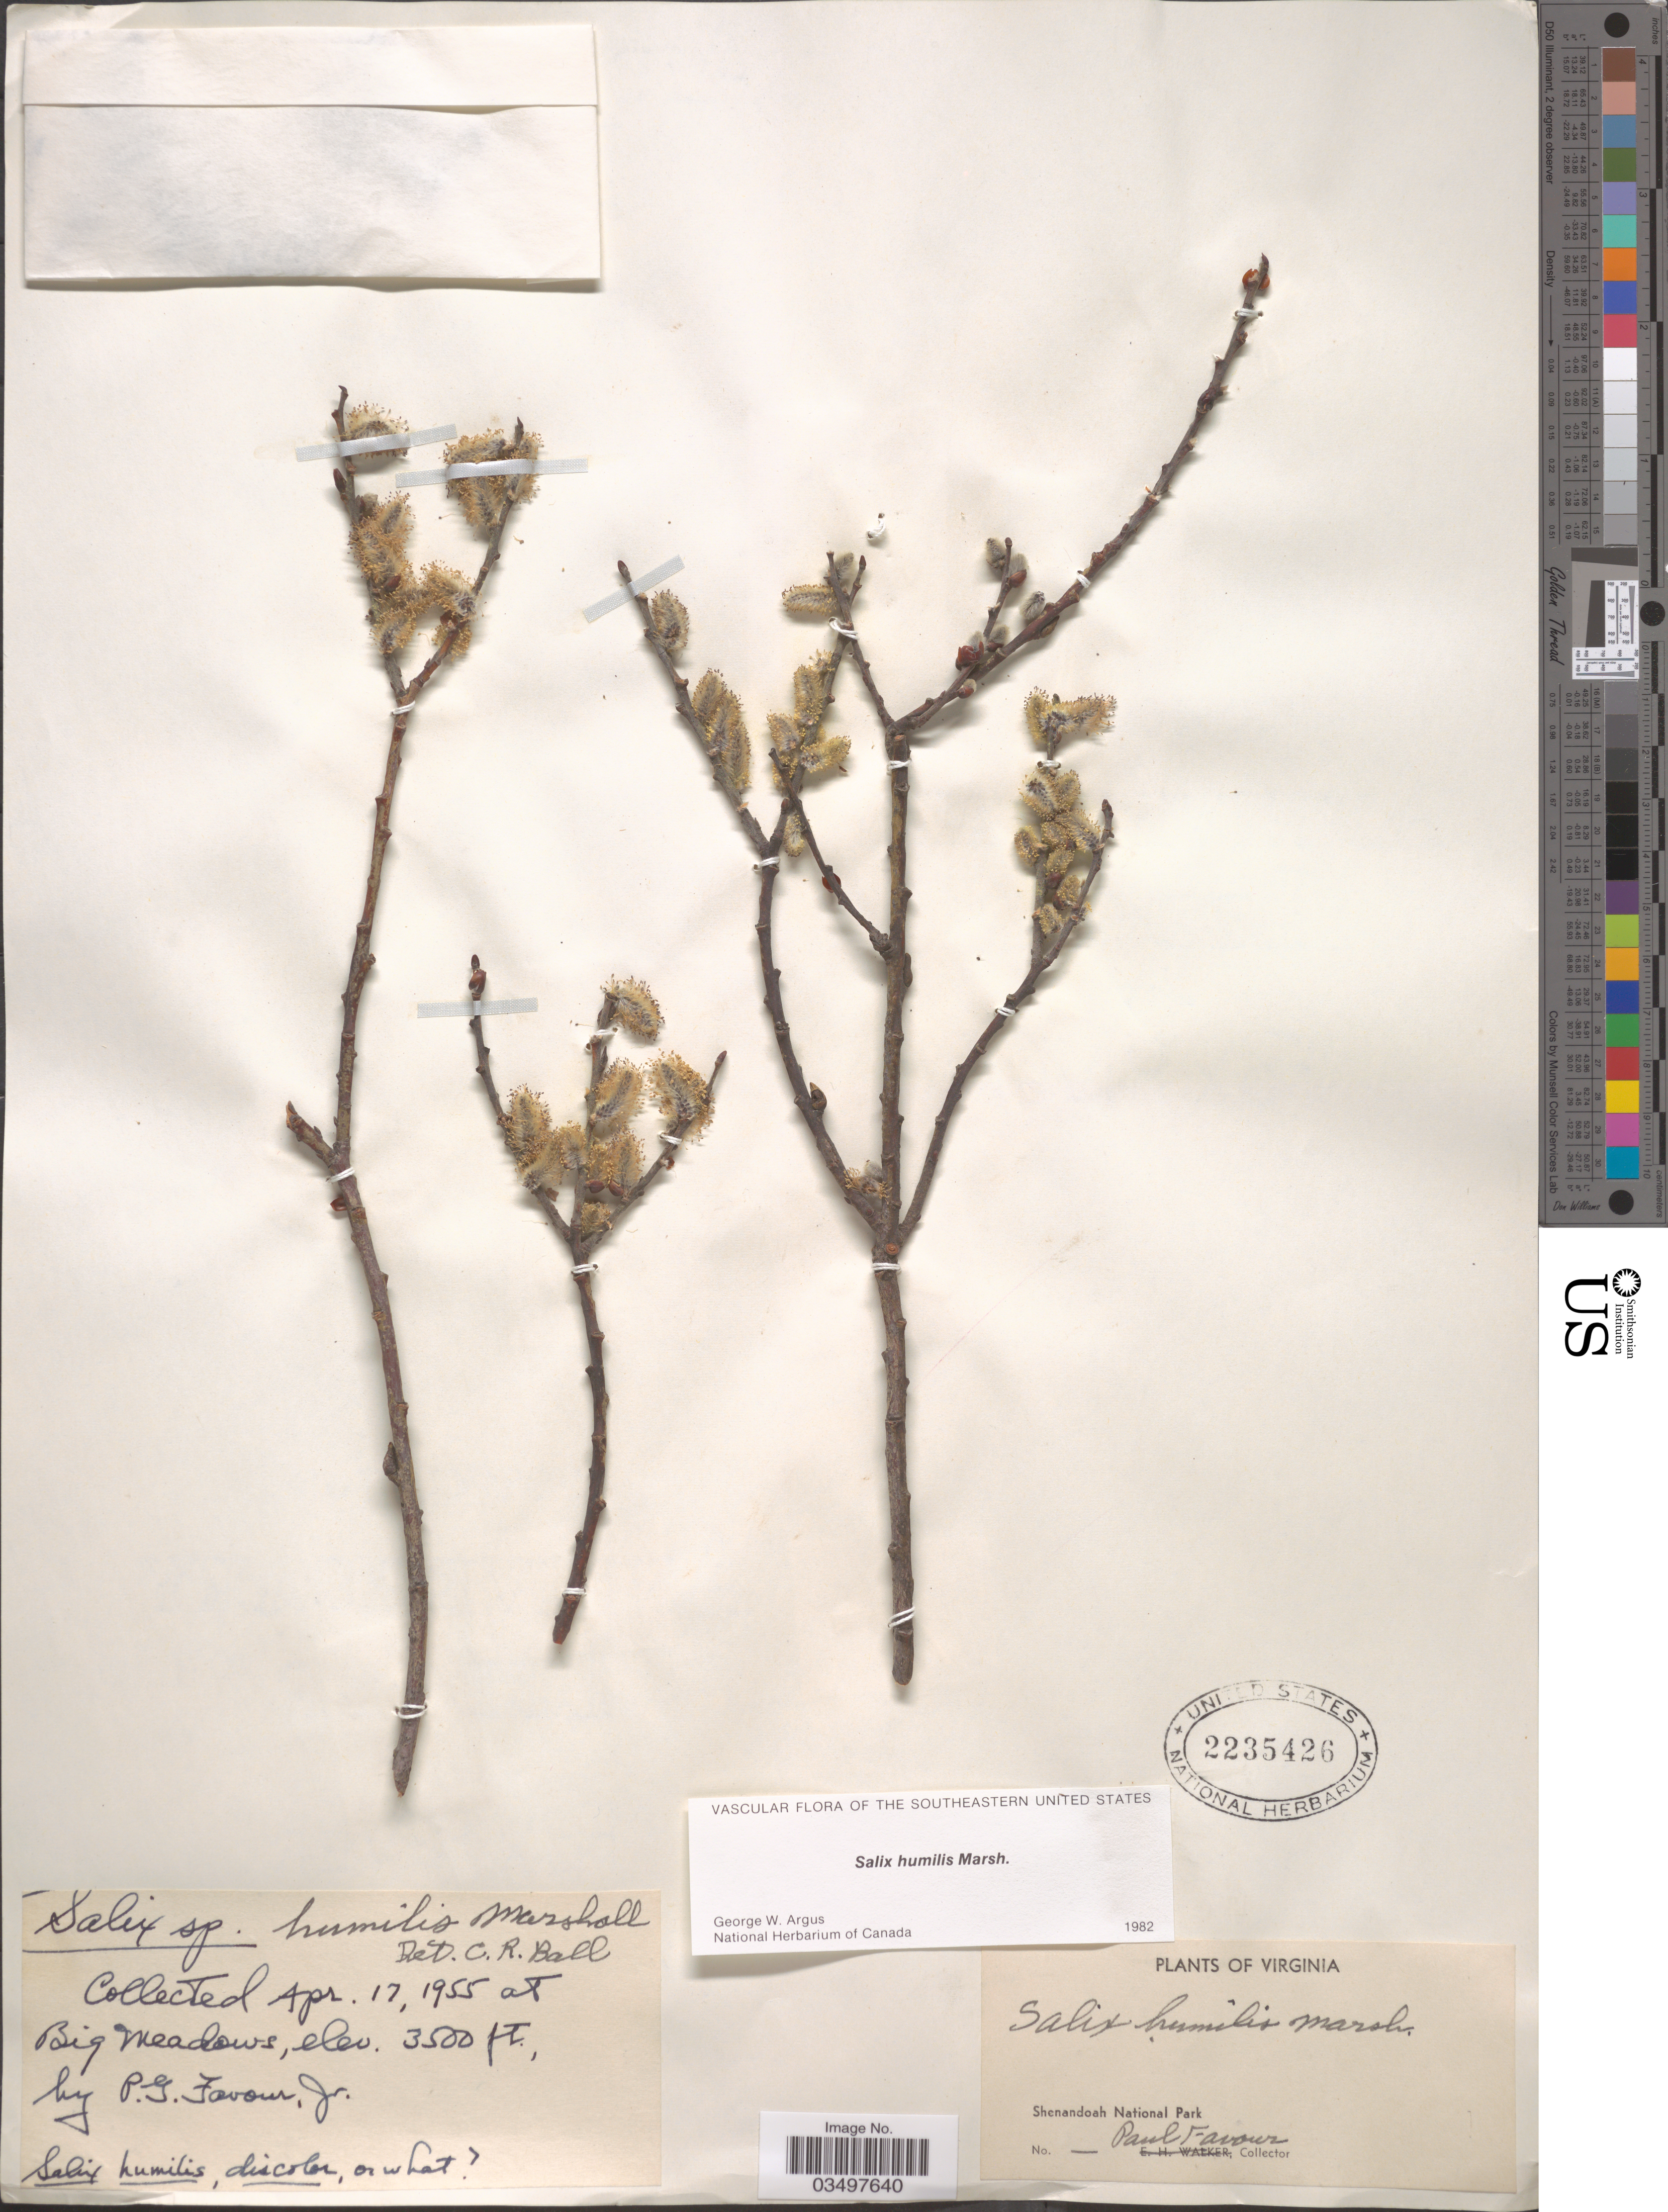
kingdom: Plantae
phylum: Tracheophyta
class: Magnoliopsida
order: Malpighiales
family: Salicaceae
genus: Salix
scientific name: Salix humilis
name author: Marshall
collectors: P. Favour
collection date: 1955-04-17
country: United States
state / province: Virginia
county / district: Madison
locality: Big meadows. Shenandoah National Park.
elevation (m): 1067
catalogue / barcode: US 2235426